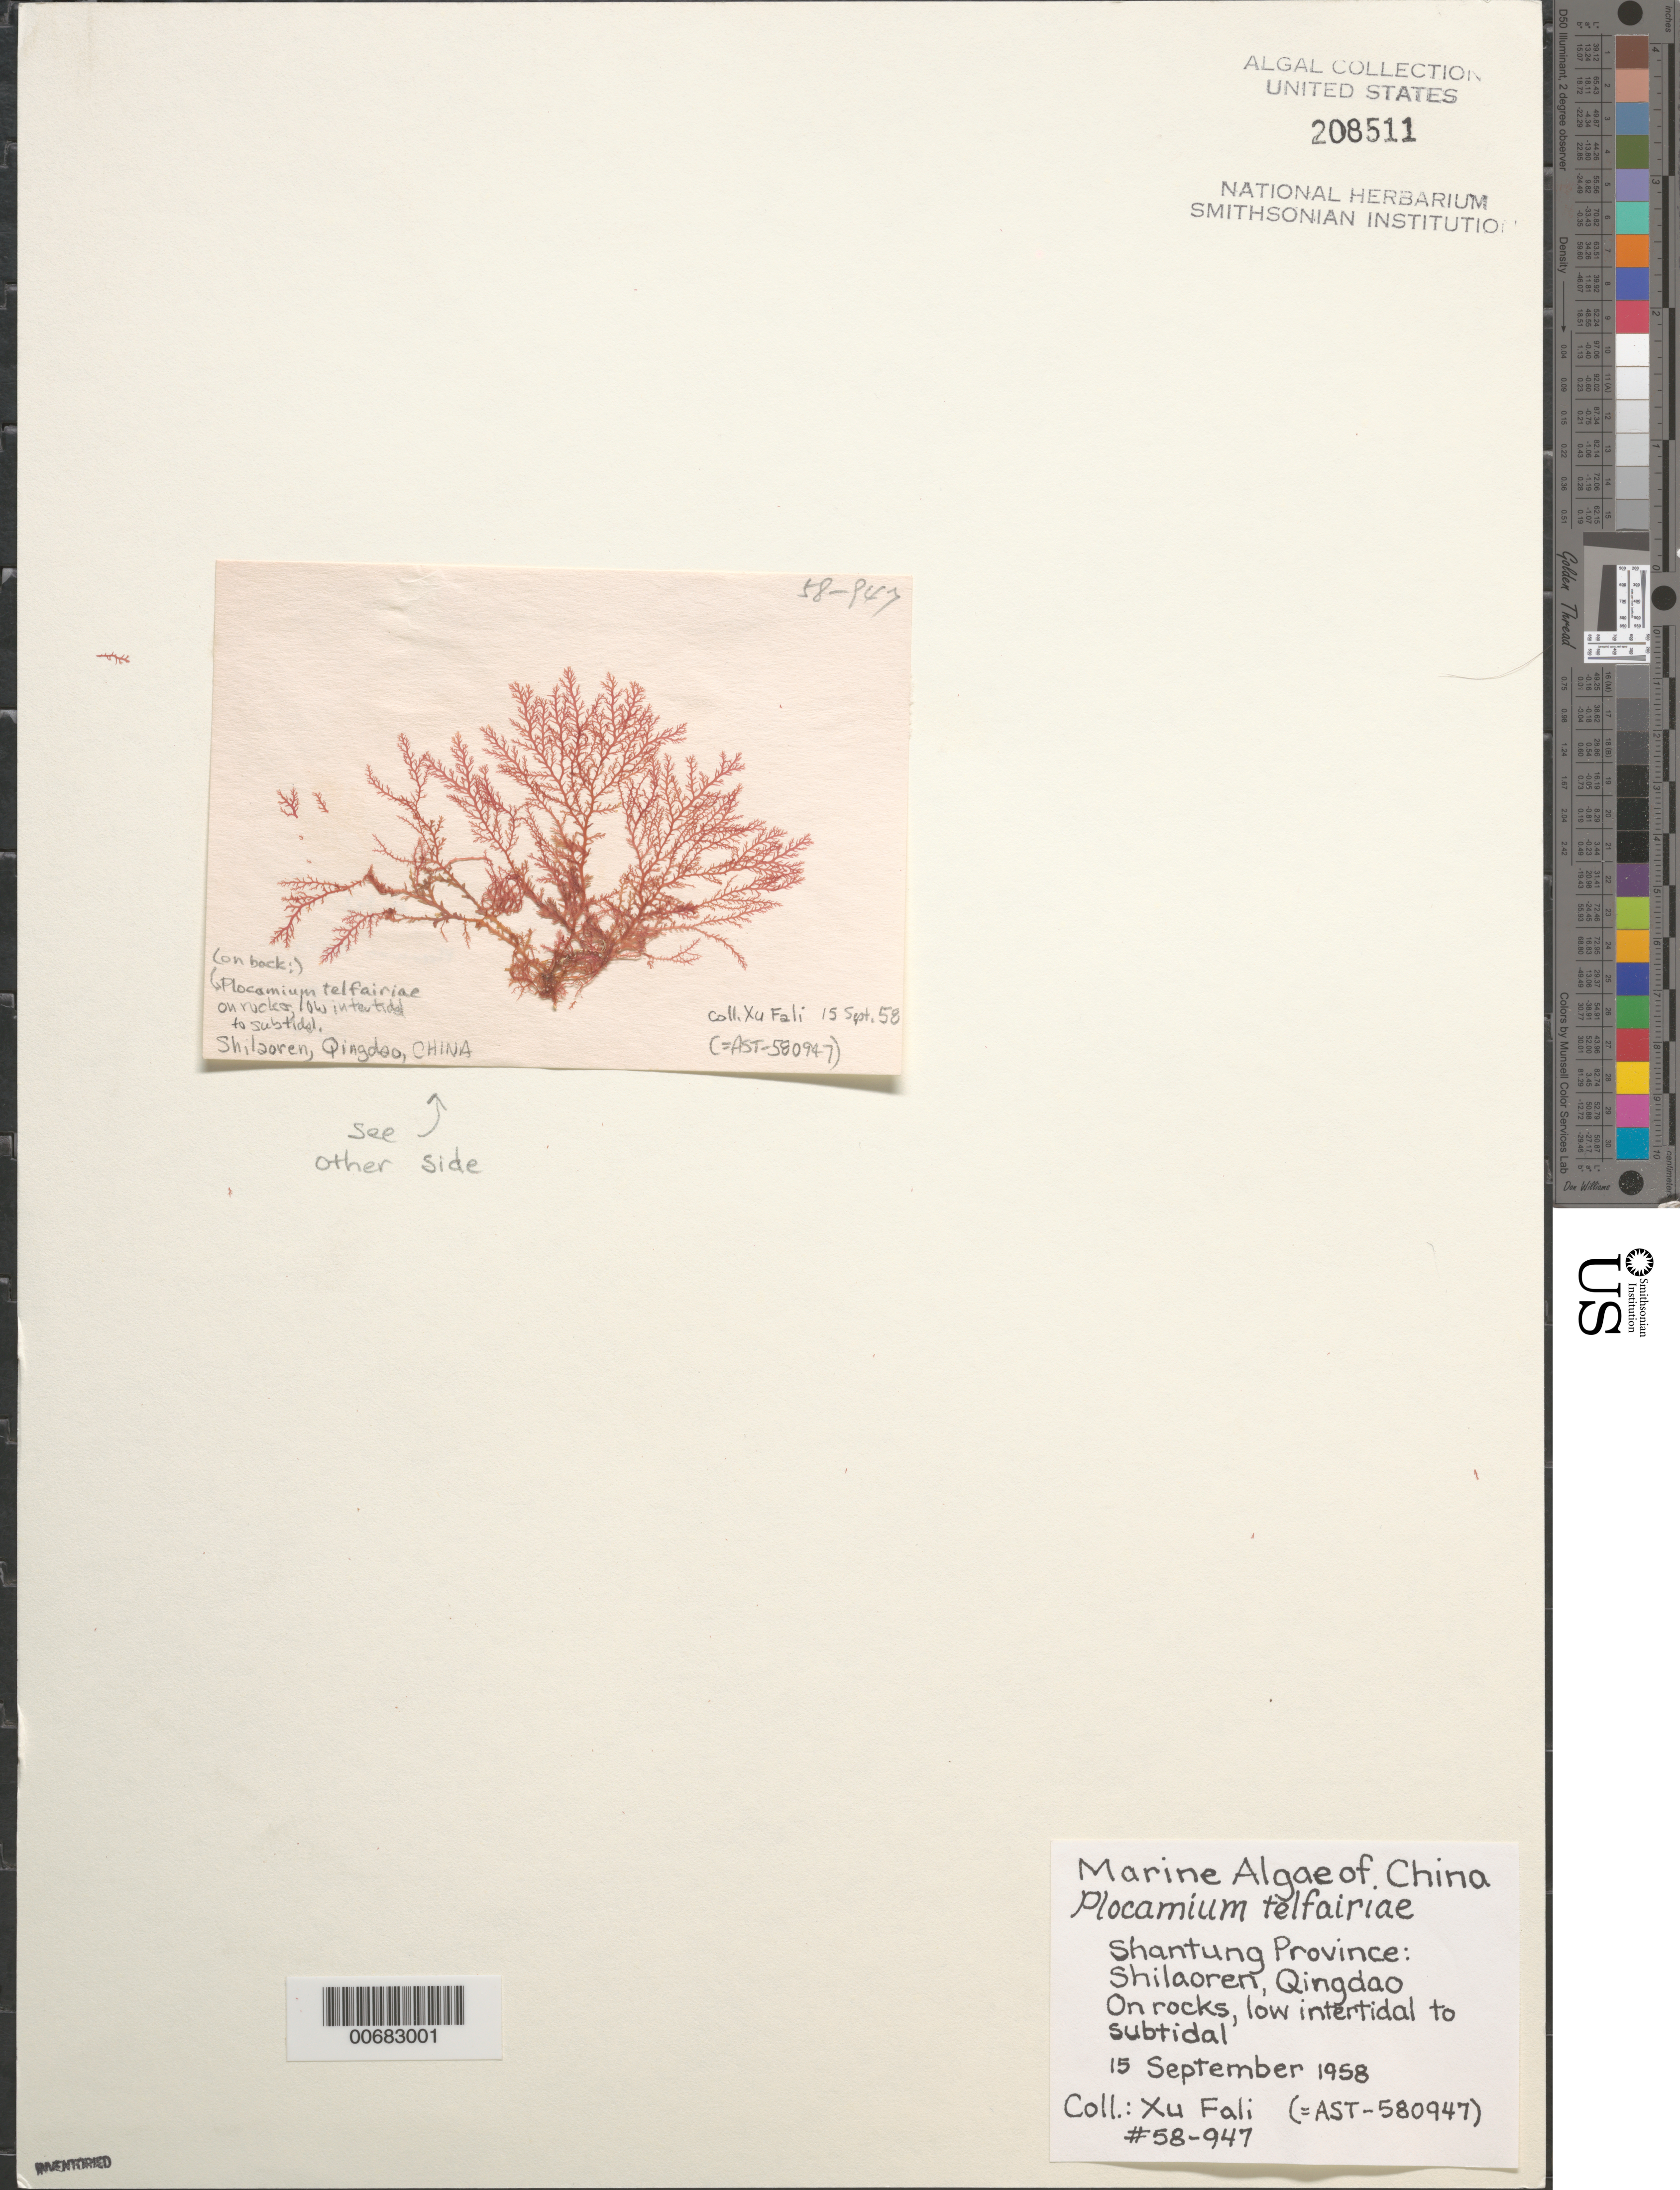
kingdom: Plantae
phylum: Rhodophyta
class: Florideophyceae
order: Plocamiales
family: Plocamiaceae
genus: Plocamium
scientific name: Plocamium telfairiae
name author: (Hook. & Harv.) Harv. ex Kütz.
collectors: X. Fali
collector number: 58-947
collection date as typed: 15 Sep 1958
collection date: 1958-09-15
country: China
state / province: Shandong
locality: Shilaoren, Qingdao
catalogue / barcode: US 208511